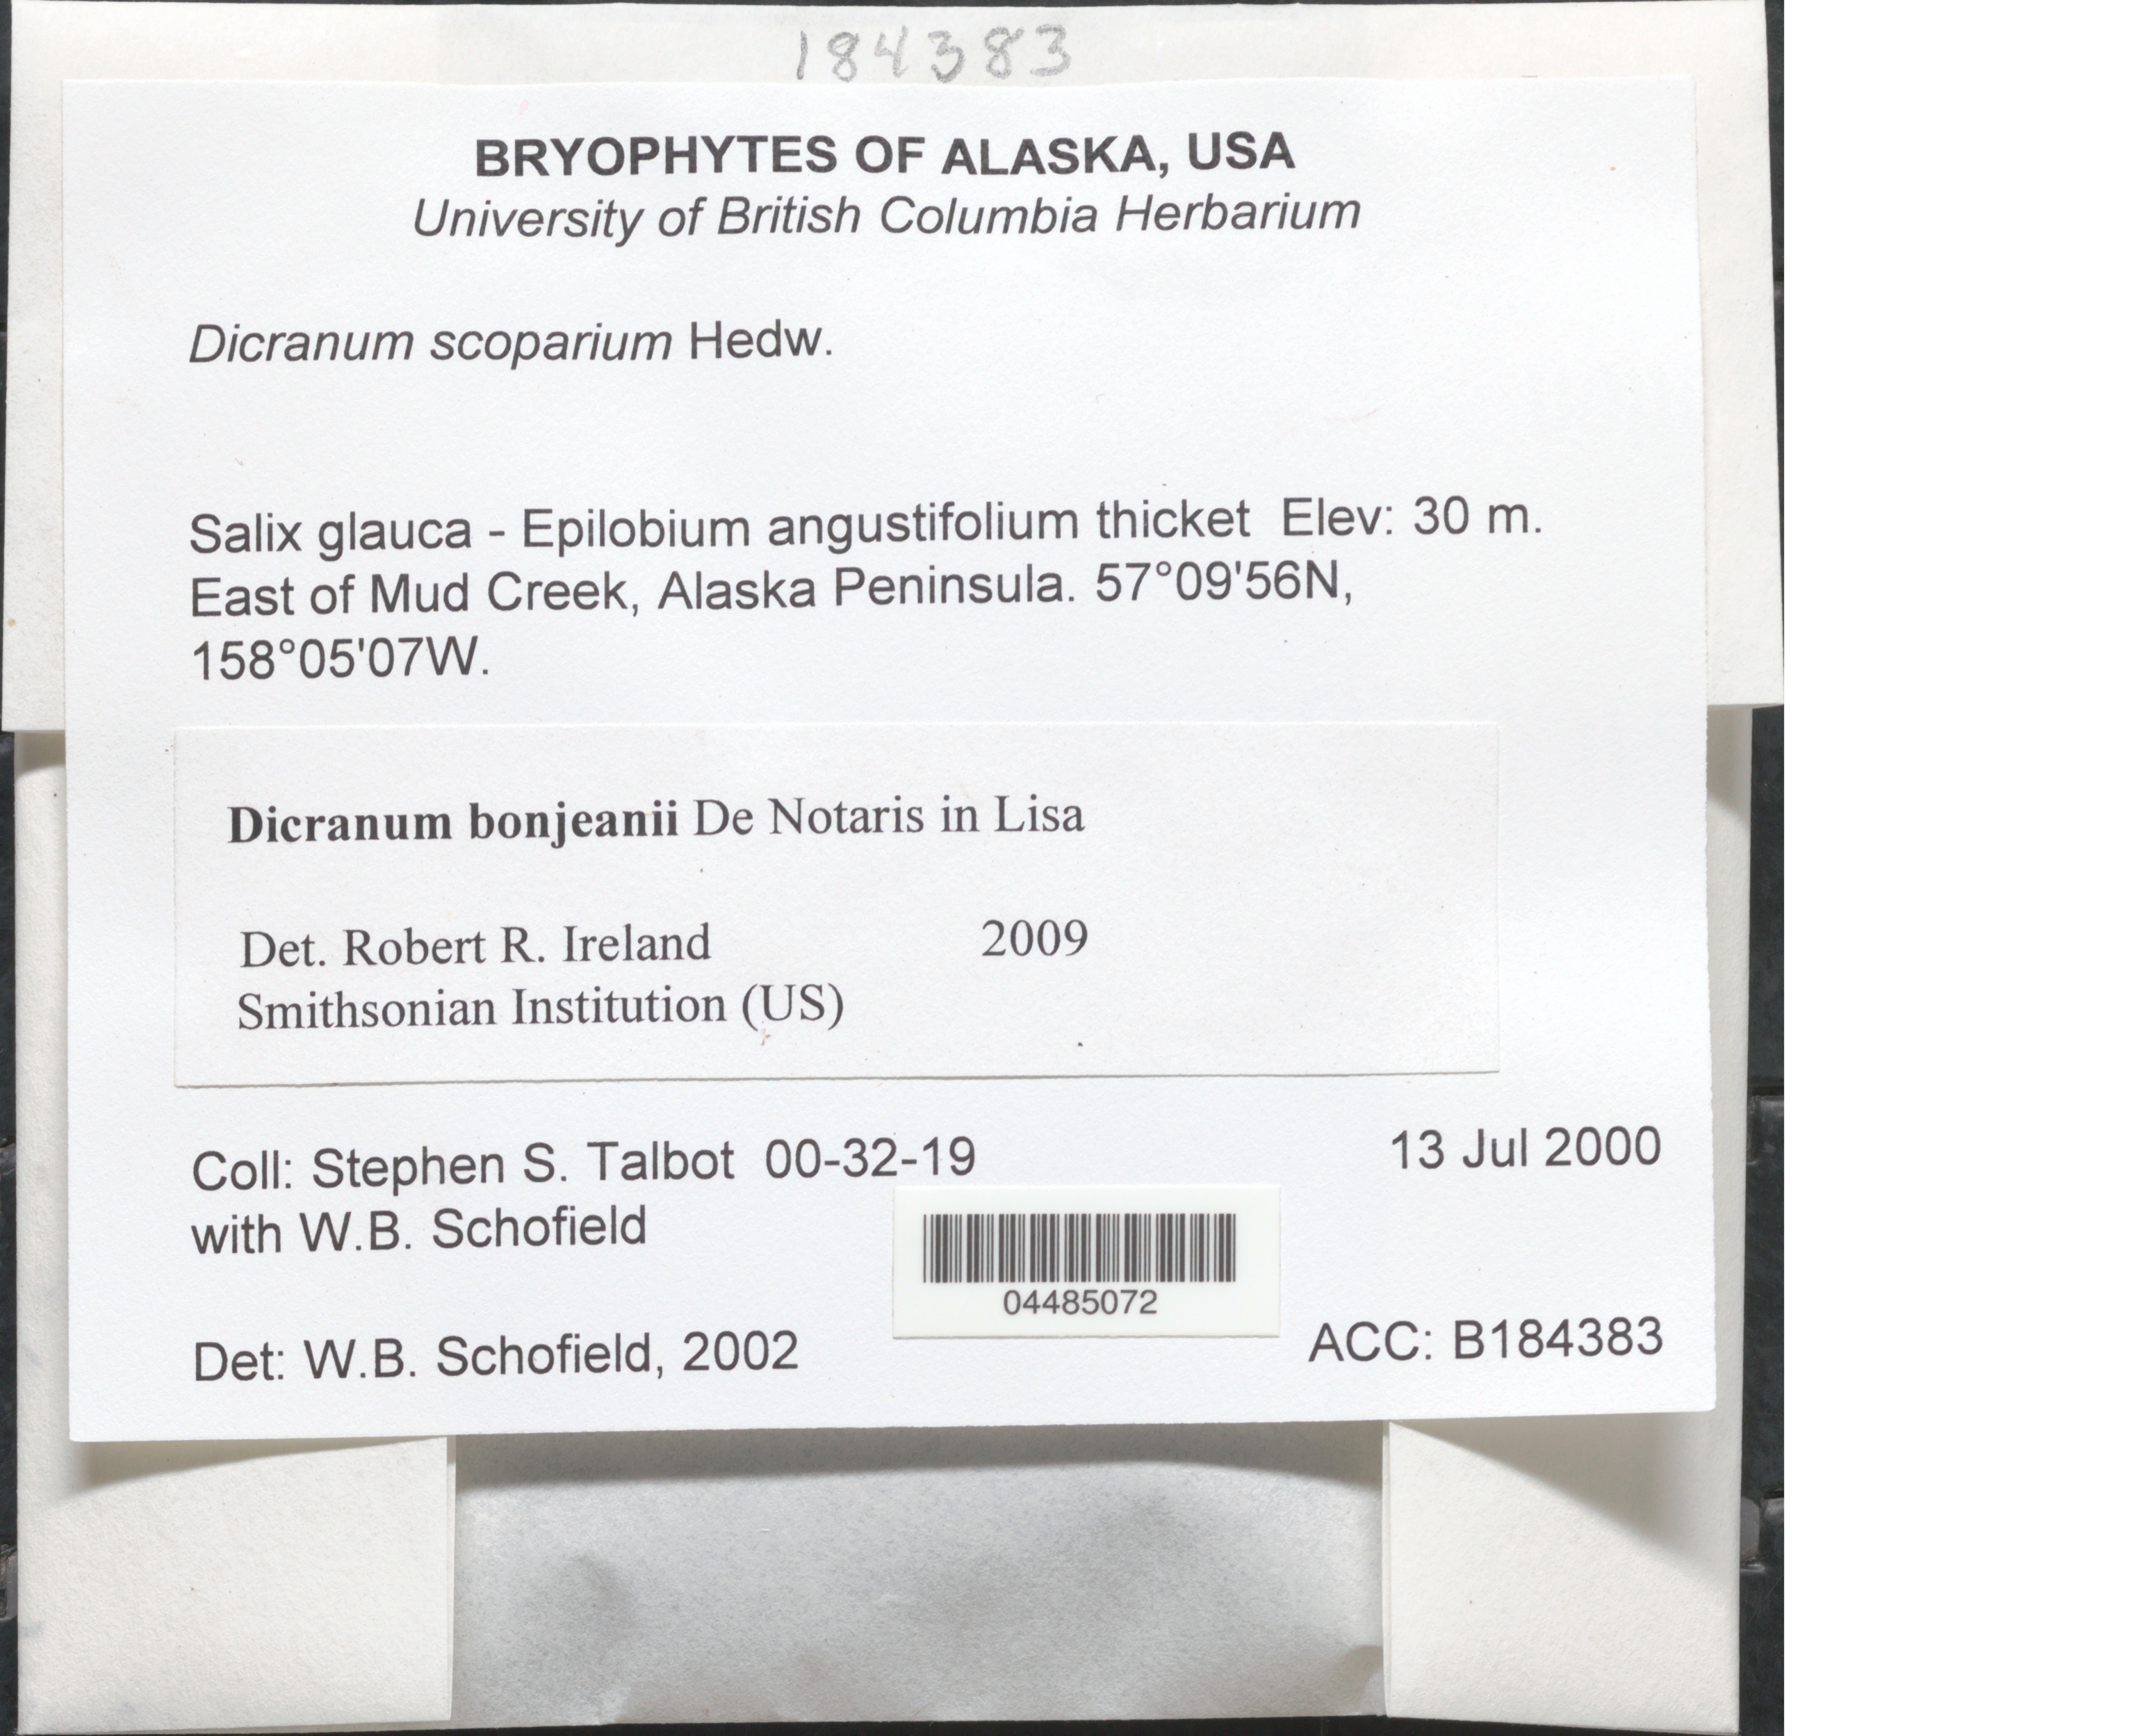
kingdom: Plantae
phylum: Bryophyta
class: Bryopsida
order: Dicranales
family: Dicranaceae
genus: Dicranum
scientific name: Dicranum bonjeanii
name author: De Not.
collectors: S. S. Talbot & W. Schofield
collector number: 00-32-19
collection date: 2000-07-13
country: United States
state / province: Alaska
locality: East of Mud Creek, Alaska Peninsula.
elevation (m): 30